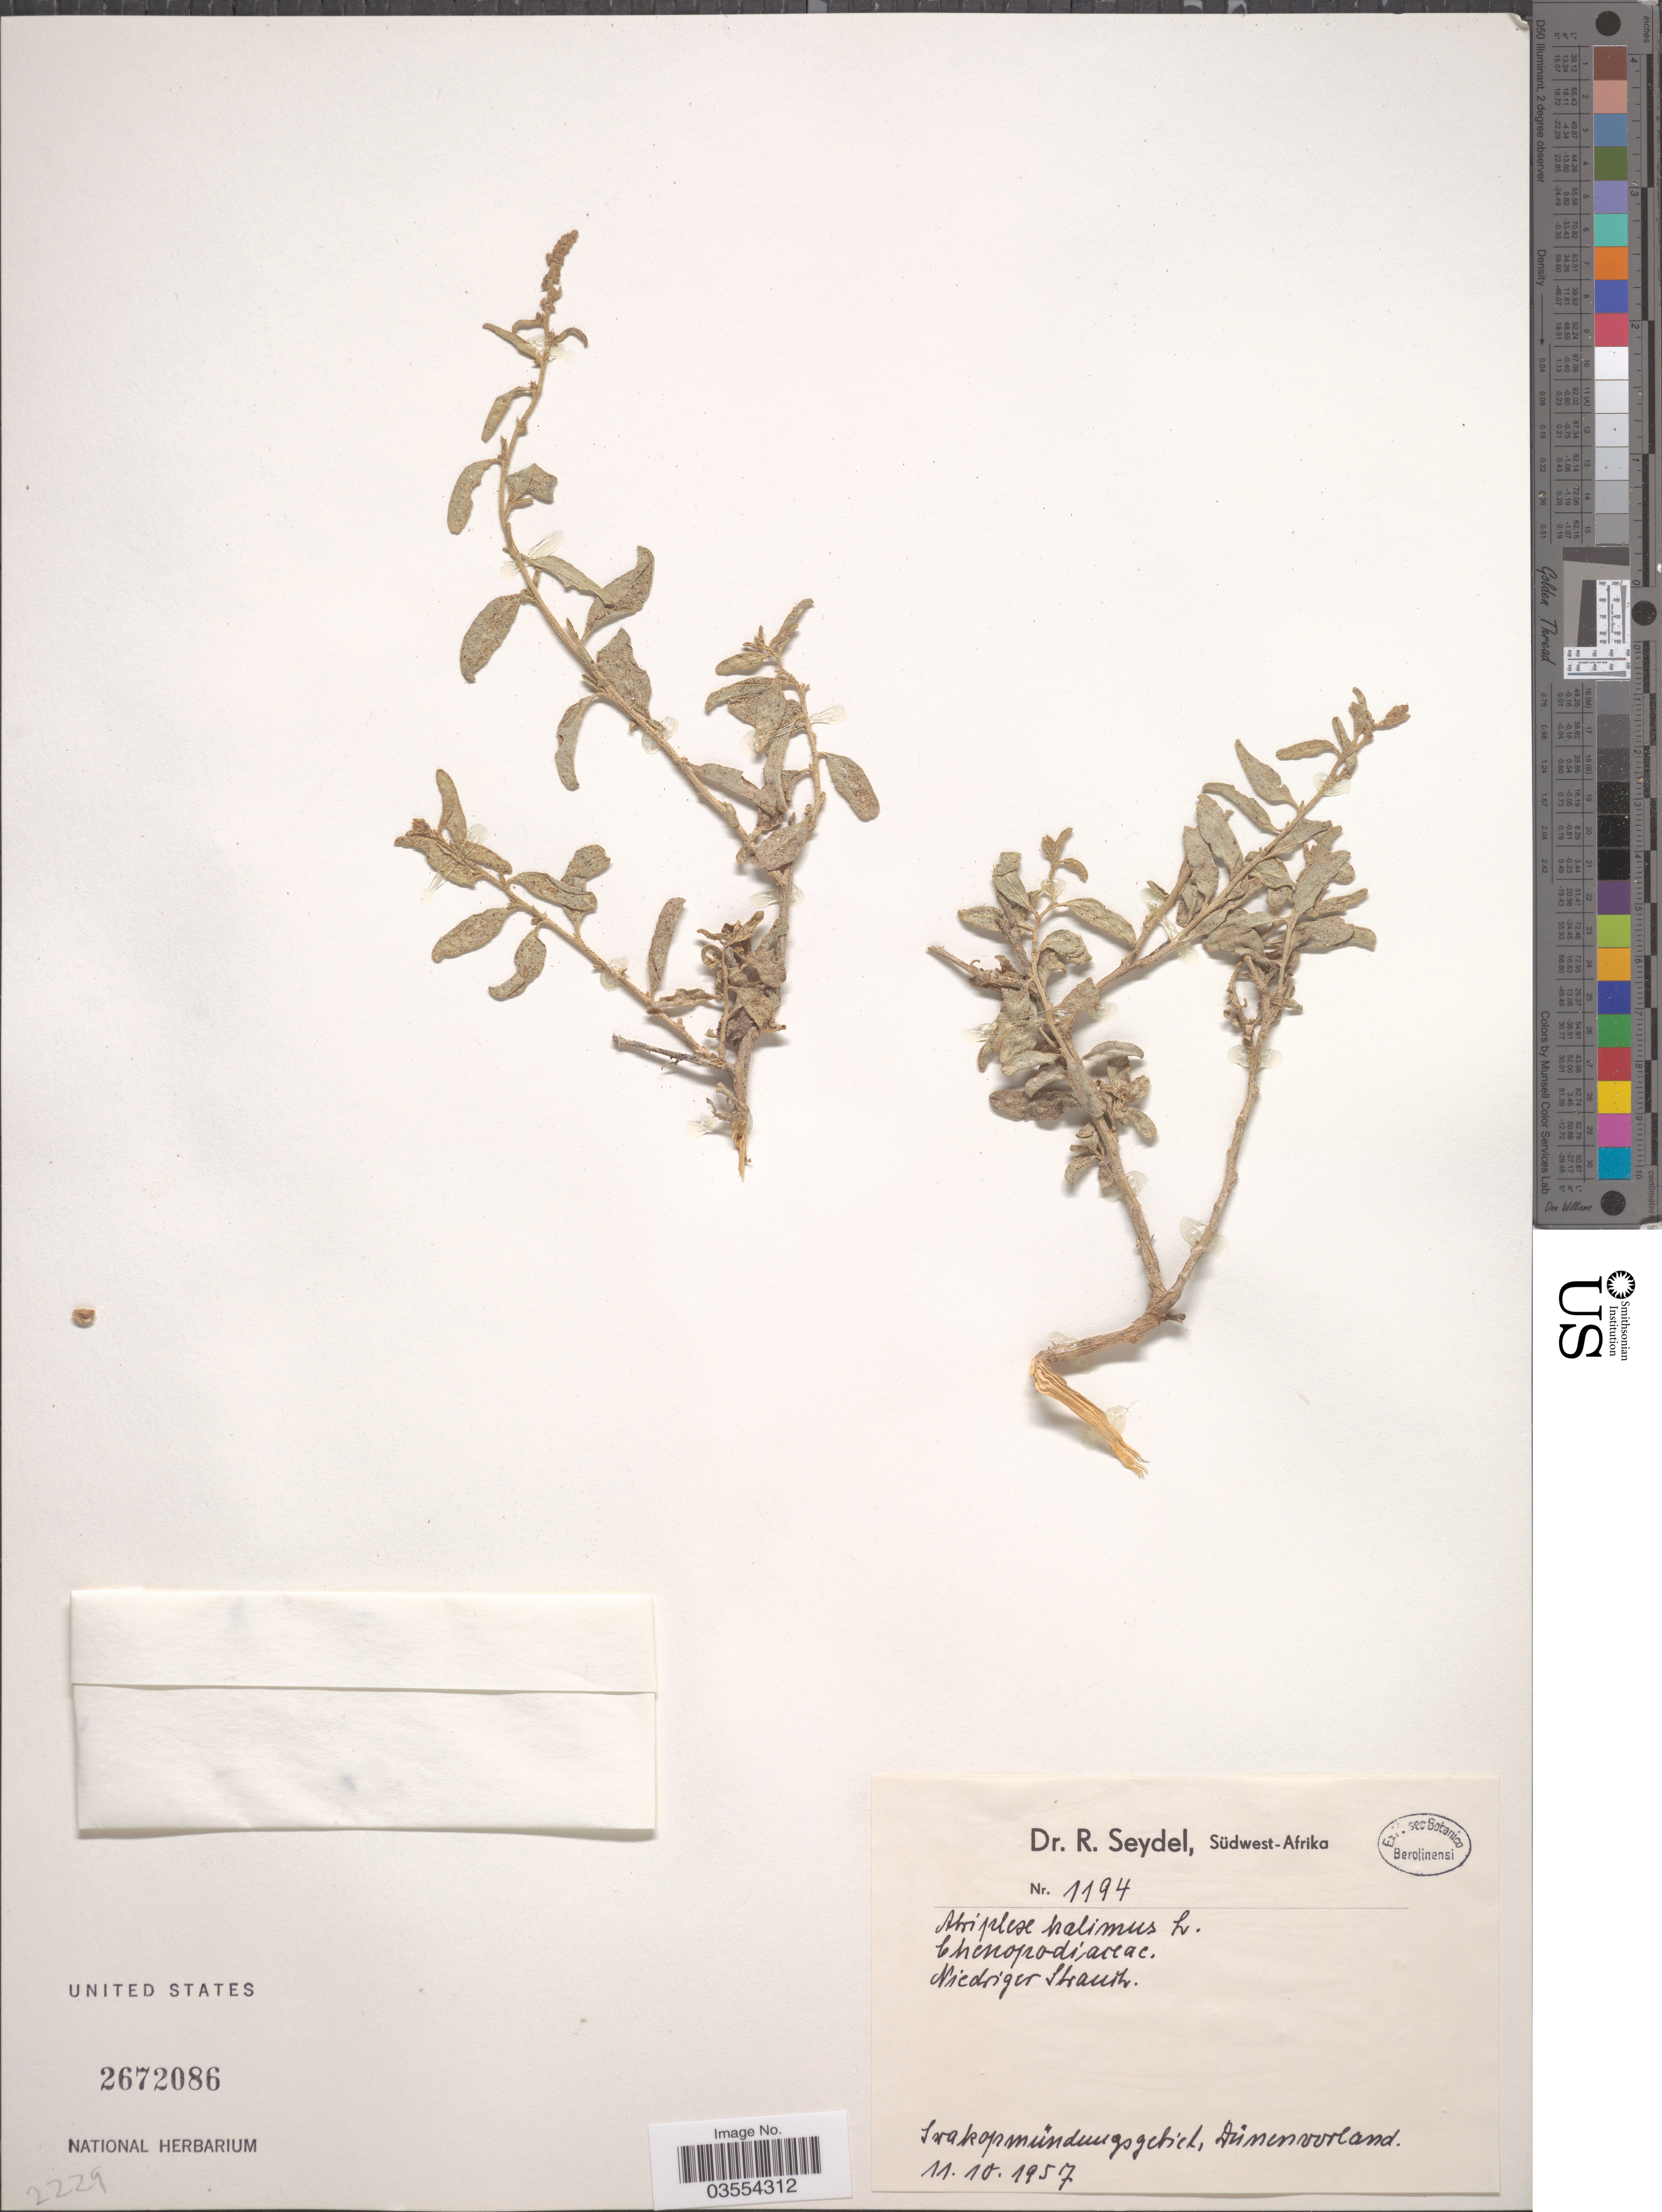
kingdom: Plantae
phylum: Tracheophyta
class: Magnoliopsida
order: Caryophyllales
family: Amaranthaceae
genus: Atriplex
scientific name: Atriplex halimus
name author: L.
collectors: R. Seydel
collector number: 1194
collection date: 1957-10-11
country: Namibia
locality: Südwest-Afrika, Swakopmündungebiet, Dünenvorland.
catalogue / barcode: US 2672086